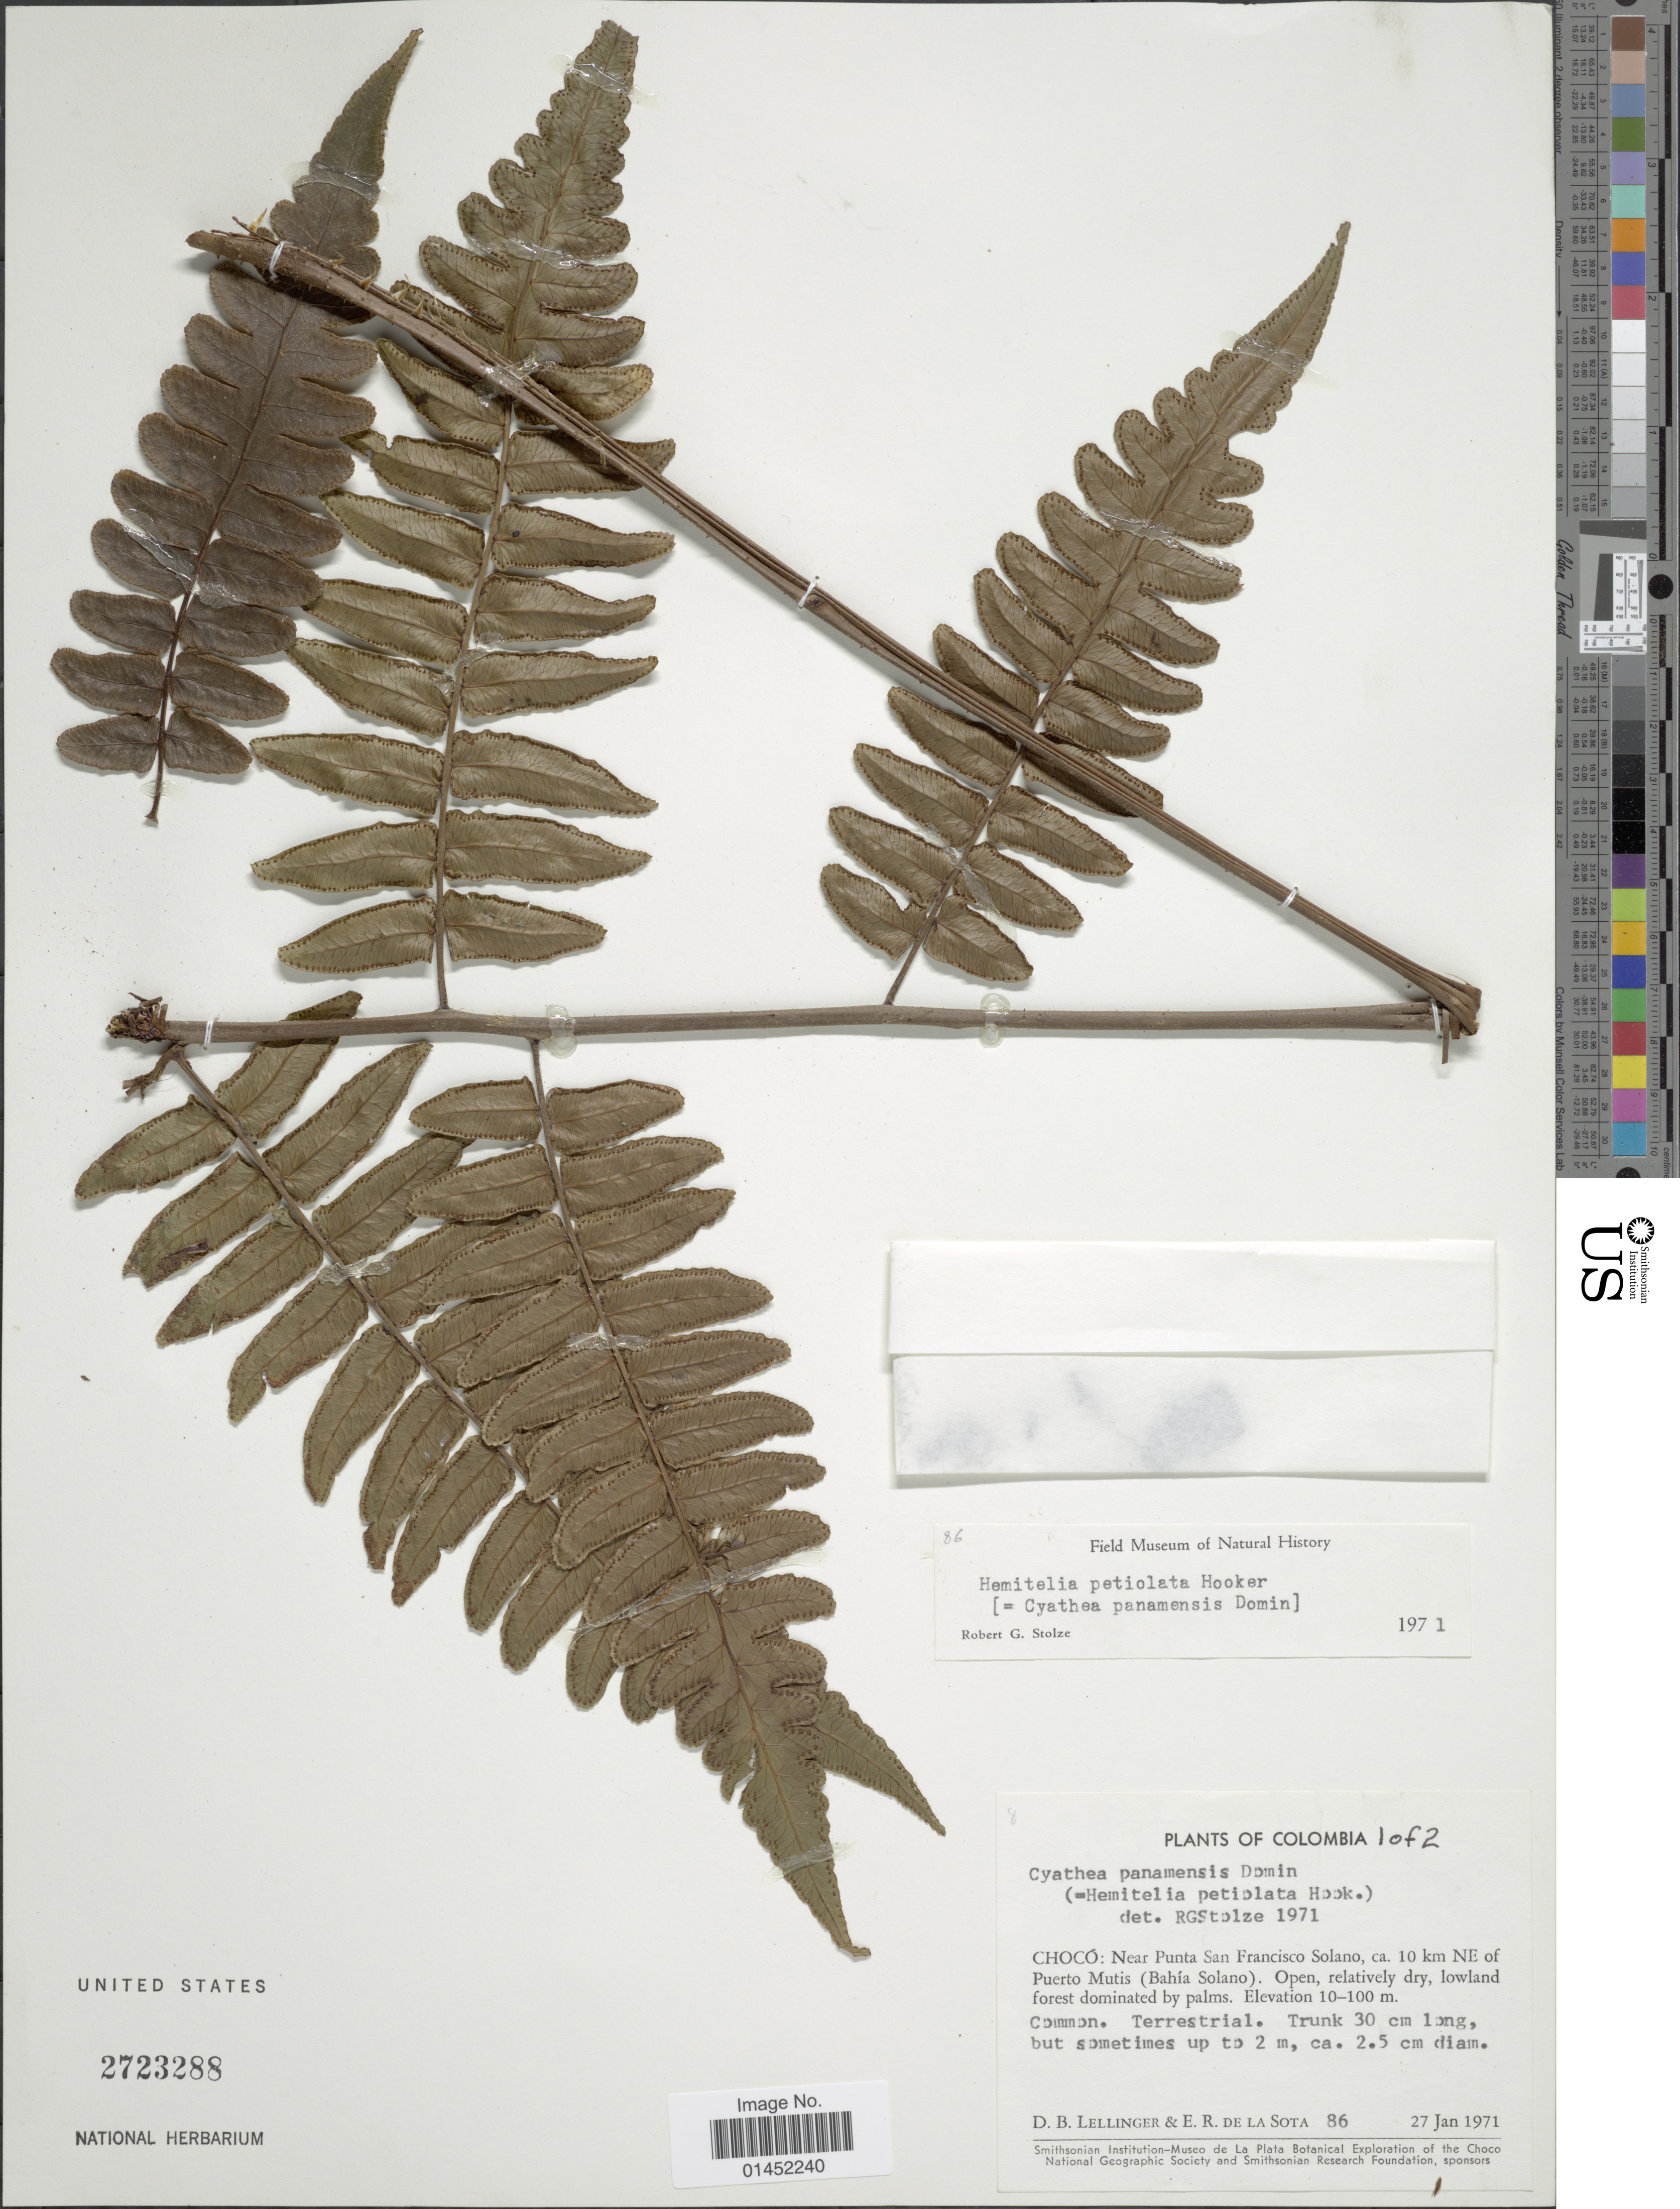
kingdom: Plantae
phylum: Tracheophyta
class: Polypodiopsida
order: Cyatheales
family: Cyatheaceae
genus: Cyathea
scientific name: Cyathea petiolata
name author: (Hook.) R.M. Tryon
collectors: D. B. Lellinger & E. R. de la Sota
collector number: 86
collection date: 1971-01-27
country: Colombia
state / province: Chocó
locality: Near Punta San Francisco Solano, ca 10 km NE of Puerto Mutis (Bahía Solano)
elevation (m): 10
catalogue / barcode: US 2723288